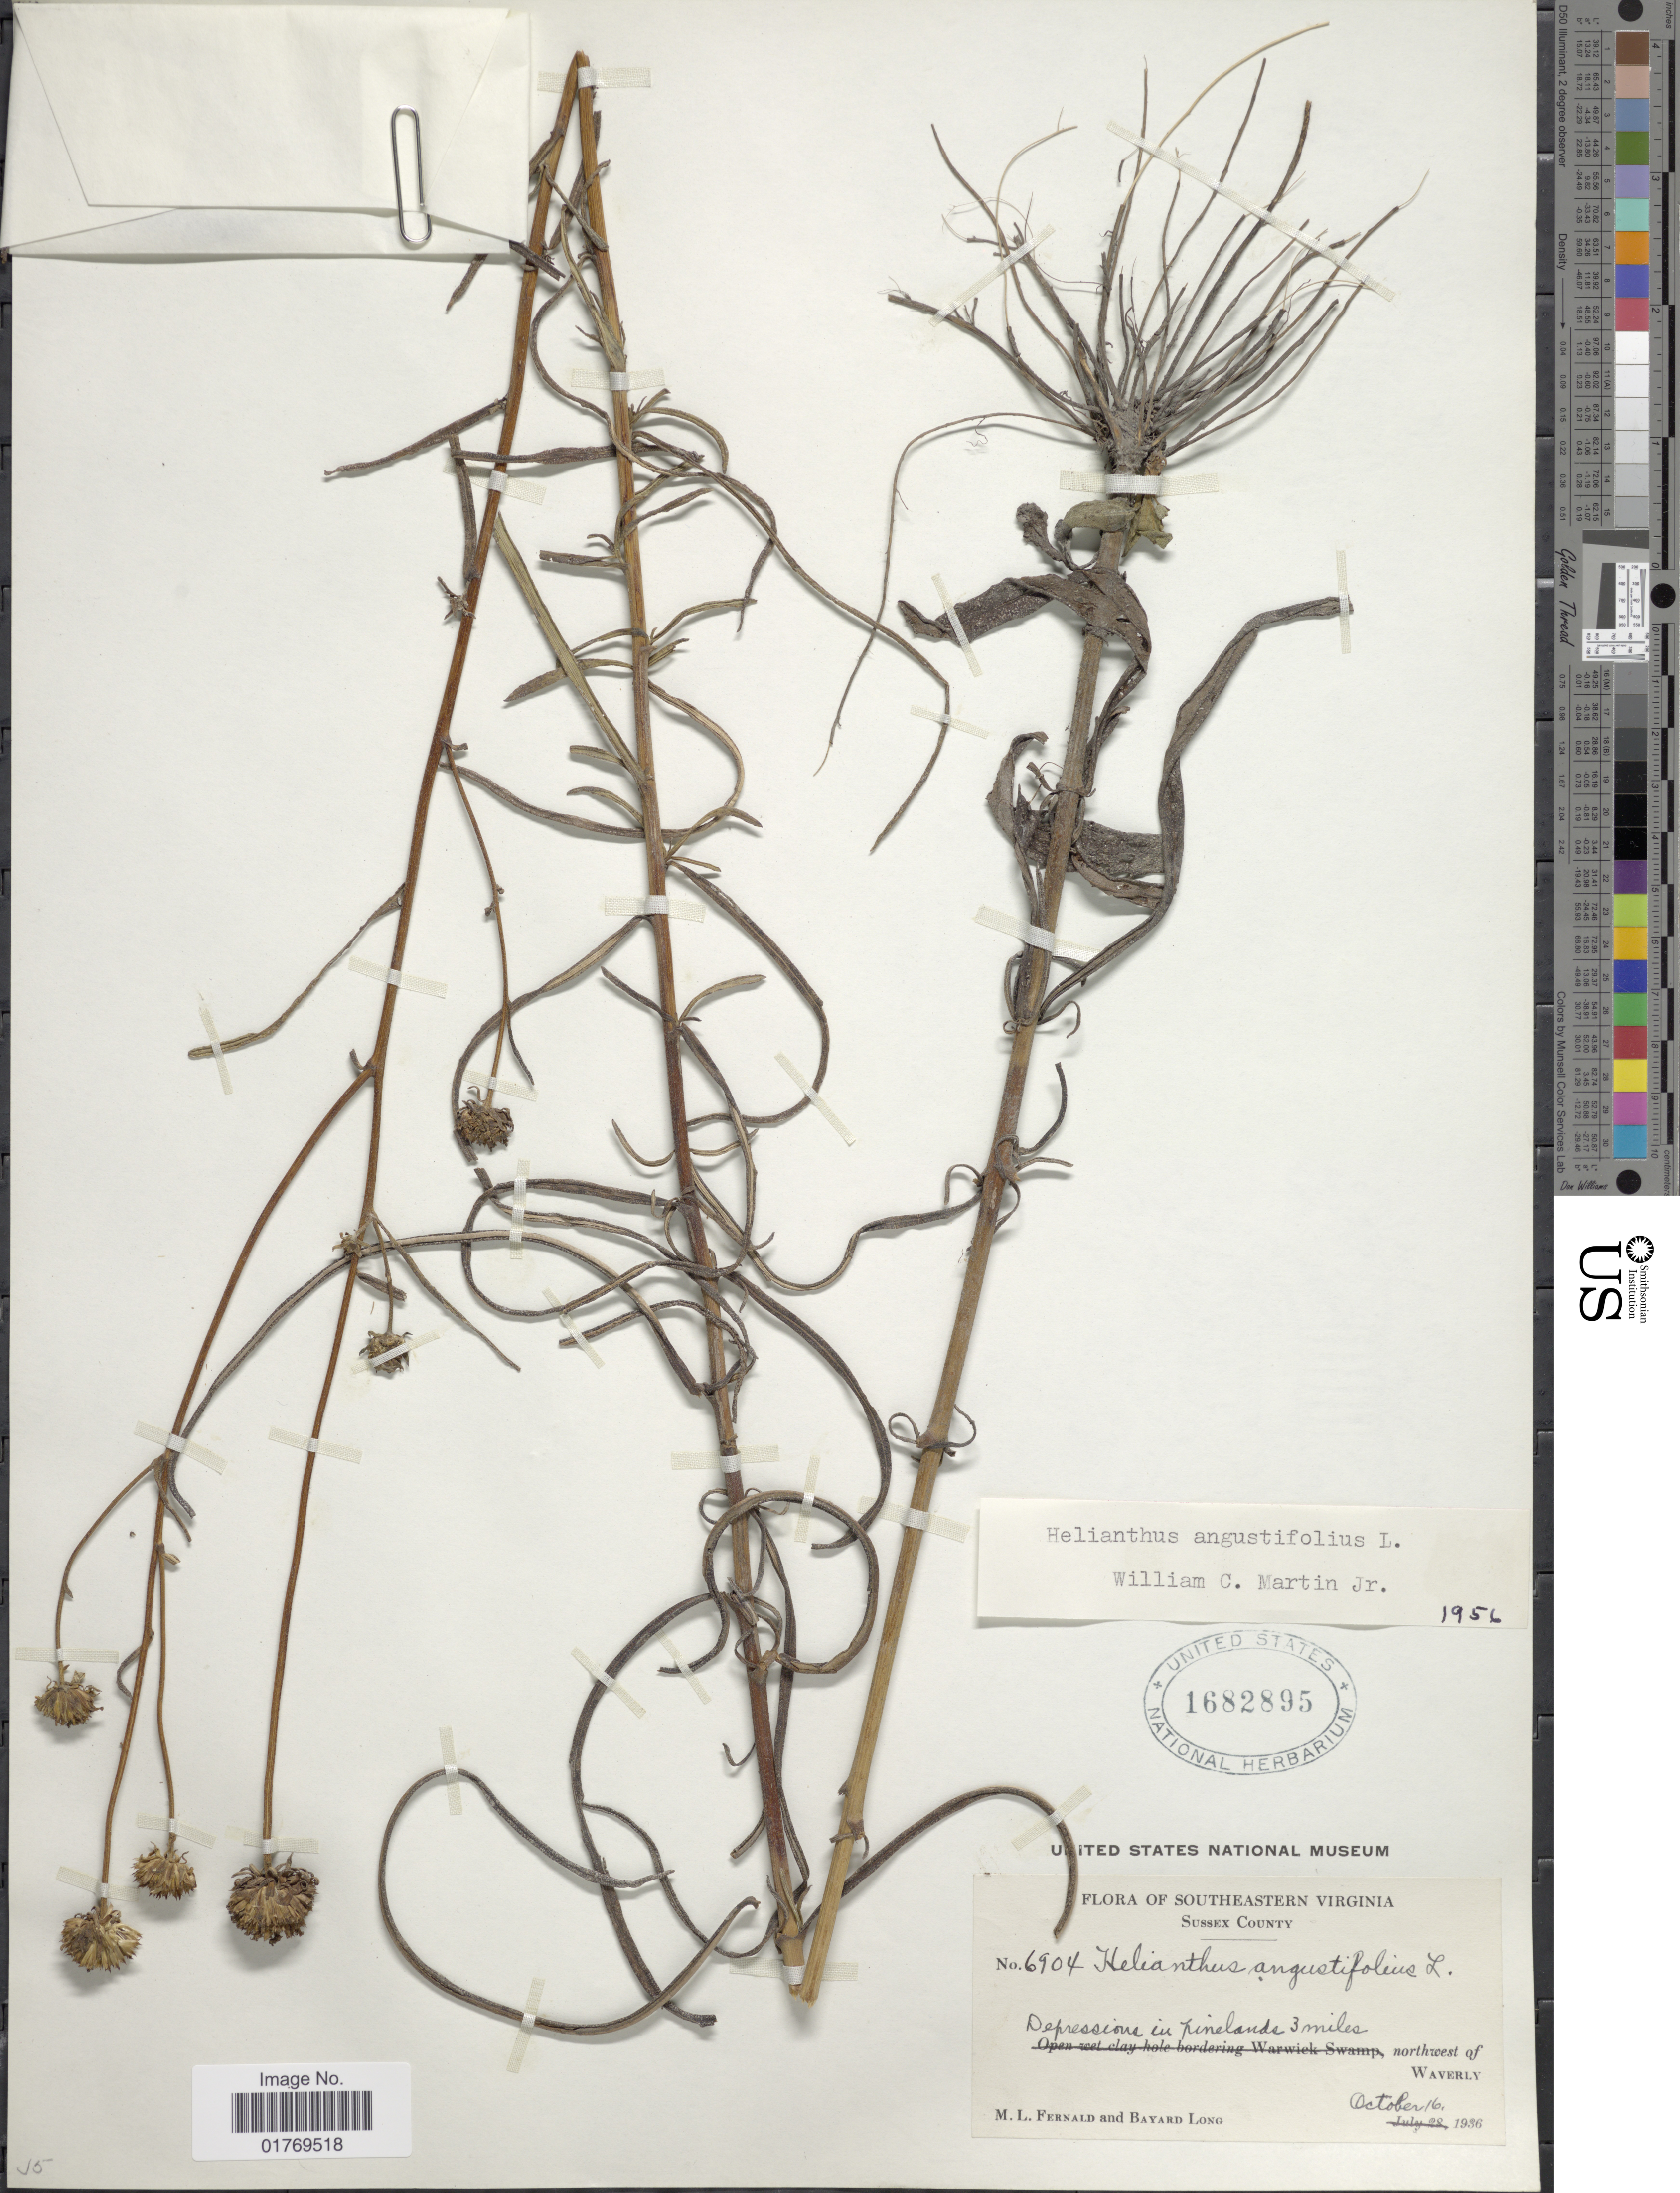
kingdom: Plantae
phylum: Tracheophyta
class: Magnoliopsida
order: Asterales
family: Asteraceae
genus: Helianthus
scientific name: Helianthus angustifolius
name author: L.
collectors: M. L. Fernald & B. Long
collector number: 6904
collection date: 1936-10-16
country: United States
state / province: Virginia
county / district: Sussex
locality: Southeastern Virginia. Sussex County. Depressions in pinelands 3 miles, northwest of Waverly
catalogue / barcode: US 1682895